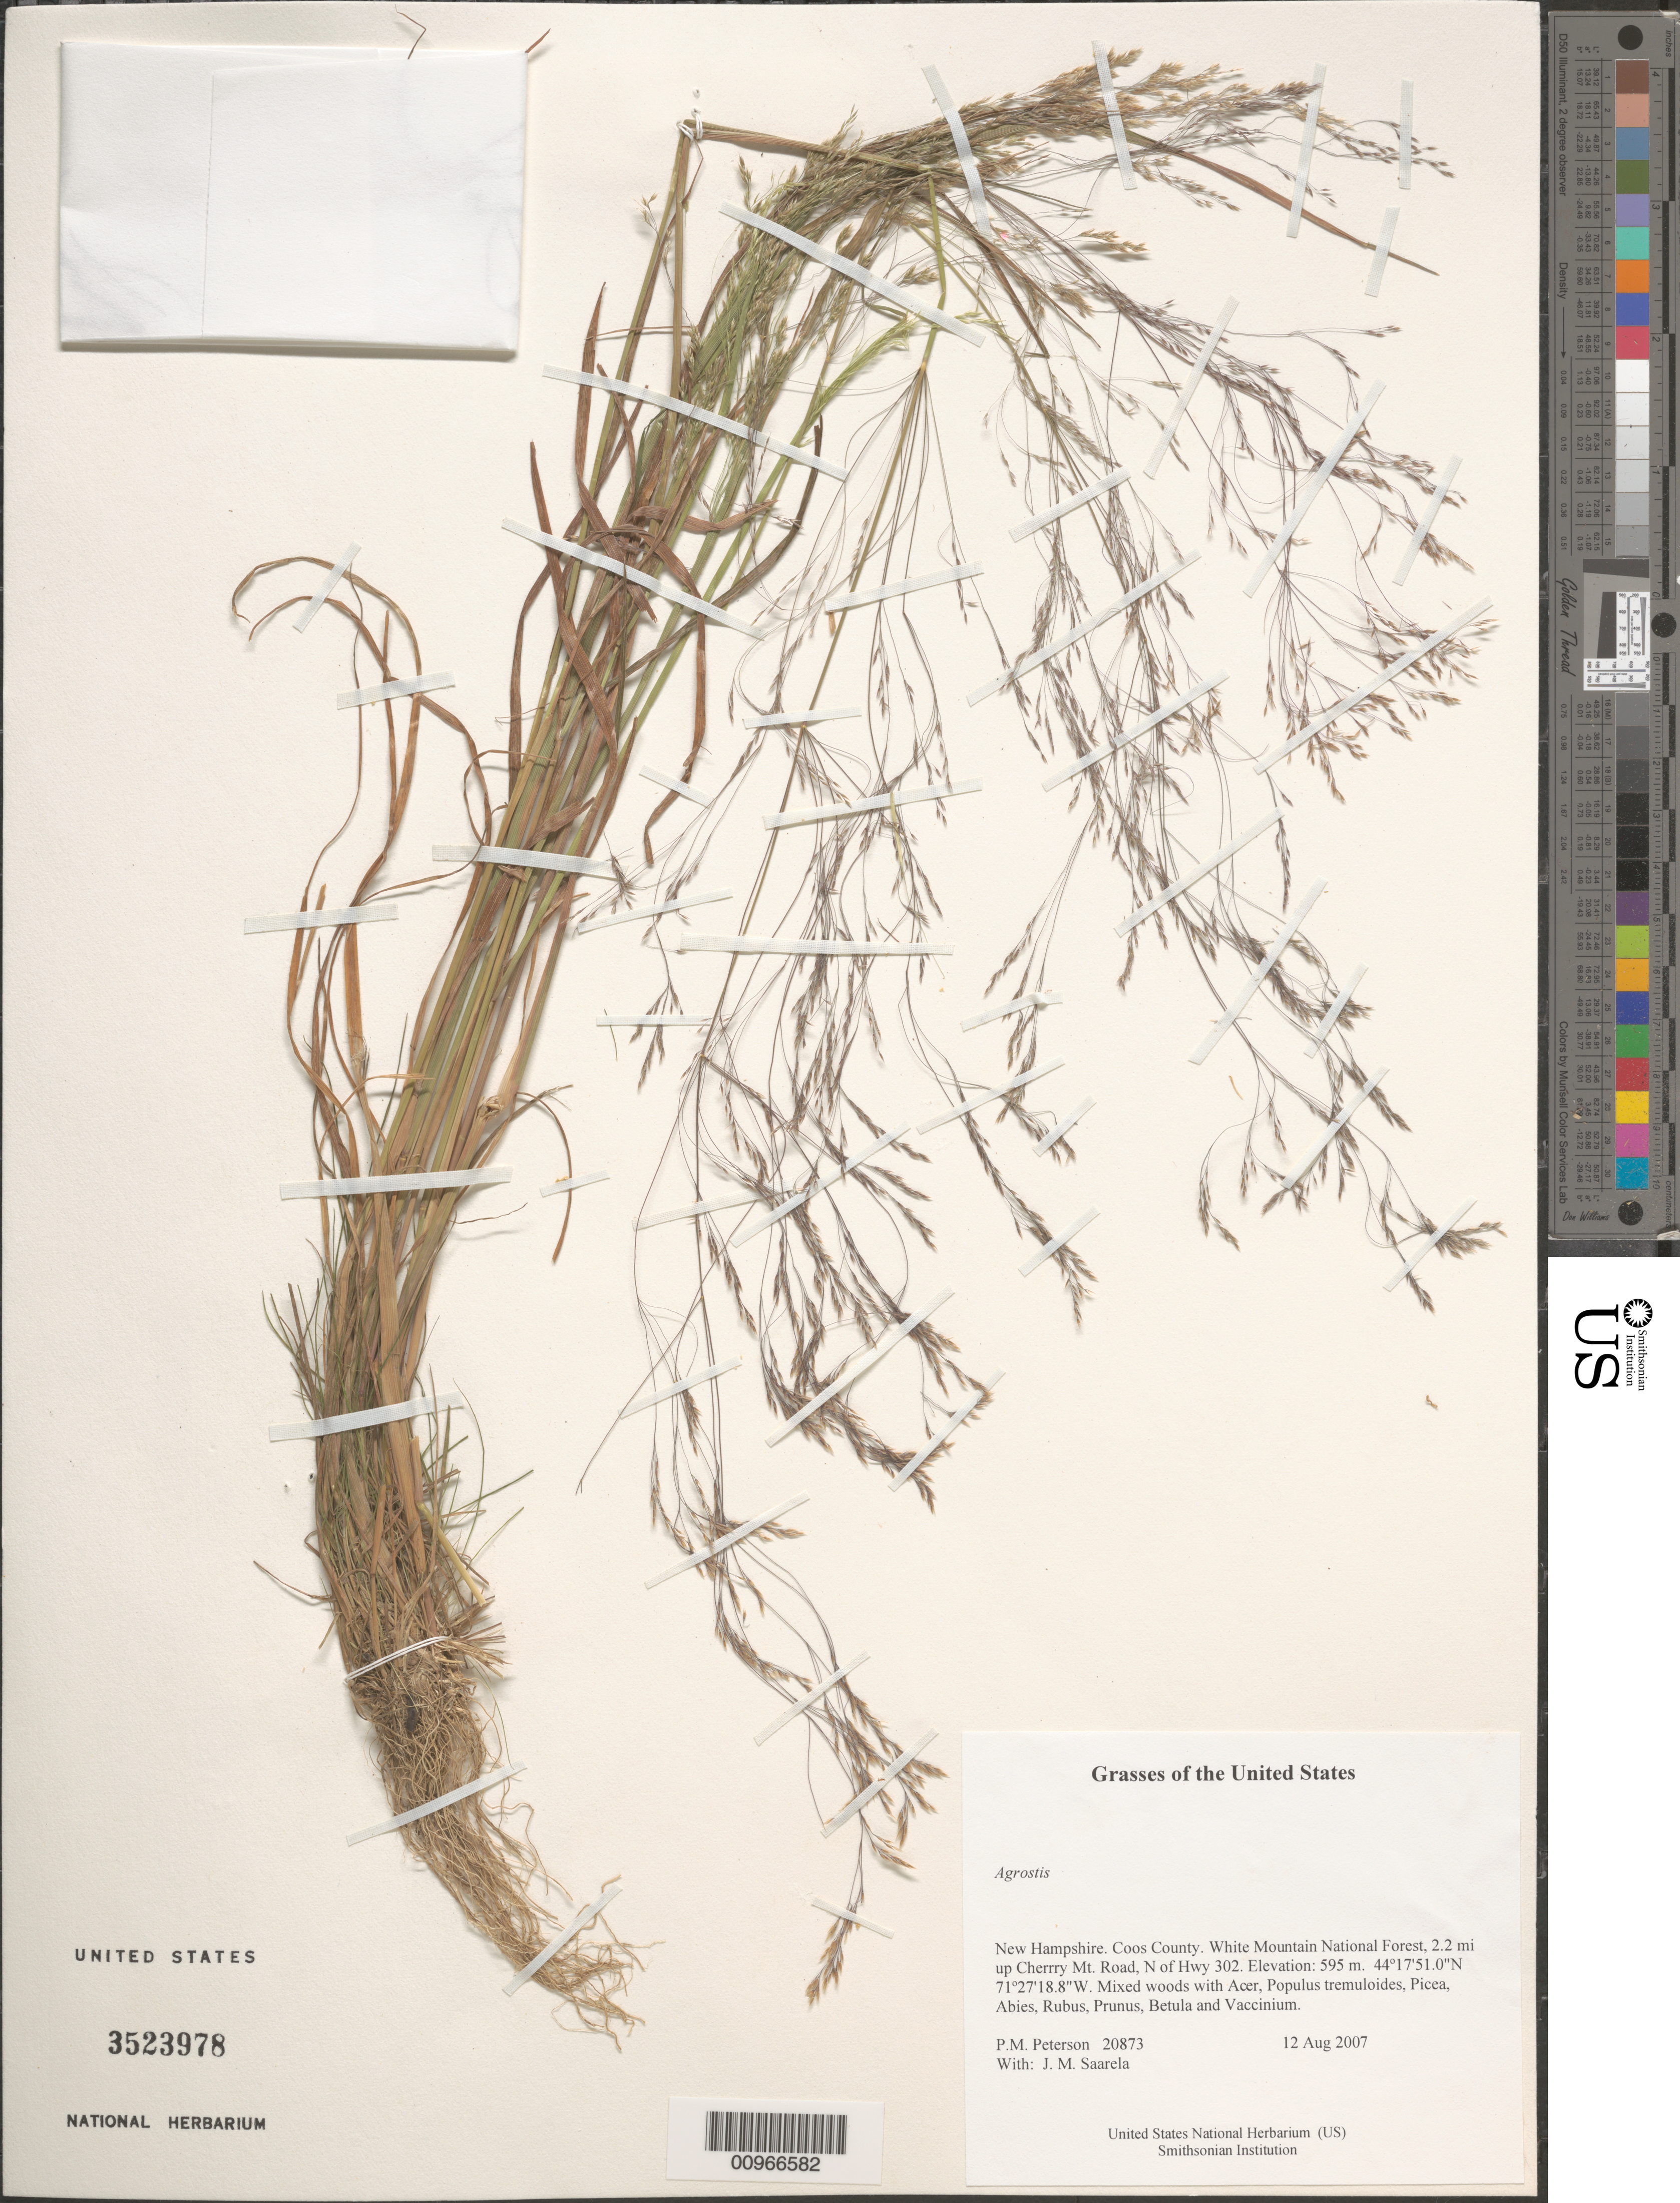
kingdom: Plantae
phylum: Tracheophyta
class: Liliopsida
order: Poales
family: Poaceae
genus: Agrostis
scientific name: Agrostis hyemalis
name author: (Walter) Britton et al.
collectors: P. M. Peterson & J. Saarela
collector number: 20873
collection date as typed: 12 Aug 2007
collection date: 2007-08-12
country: United States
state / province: New Hampshire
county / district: Coos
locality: White Mountain National Forest, 2.2 mi up Cherrry Mt. Road, N of Hwy 302.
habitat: Mixed woods with Acer, Populus tremuloides, Picea, Abies, Rubus, Prunus, Betula and Vaccinium.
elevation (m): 595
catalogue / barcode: US 3523978